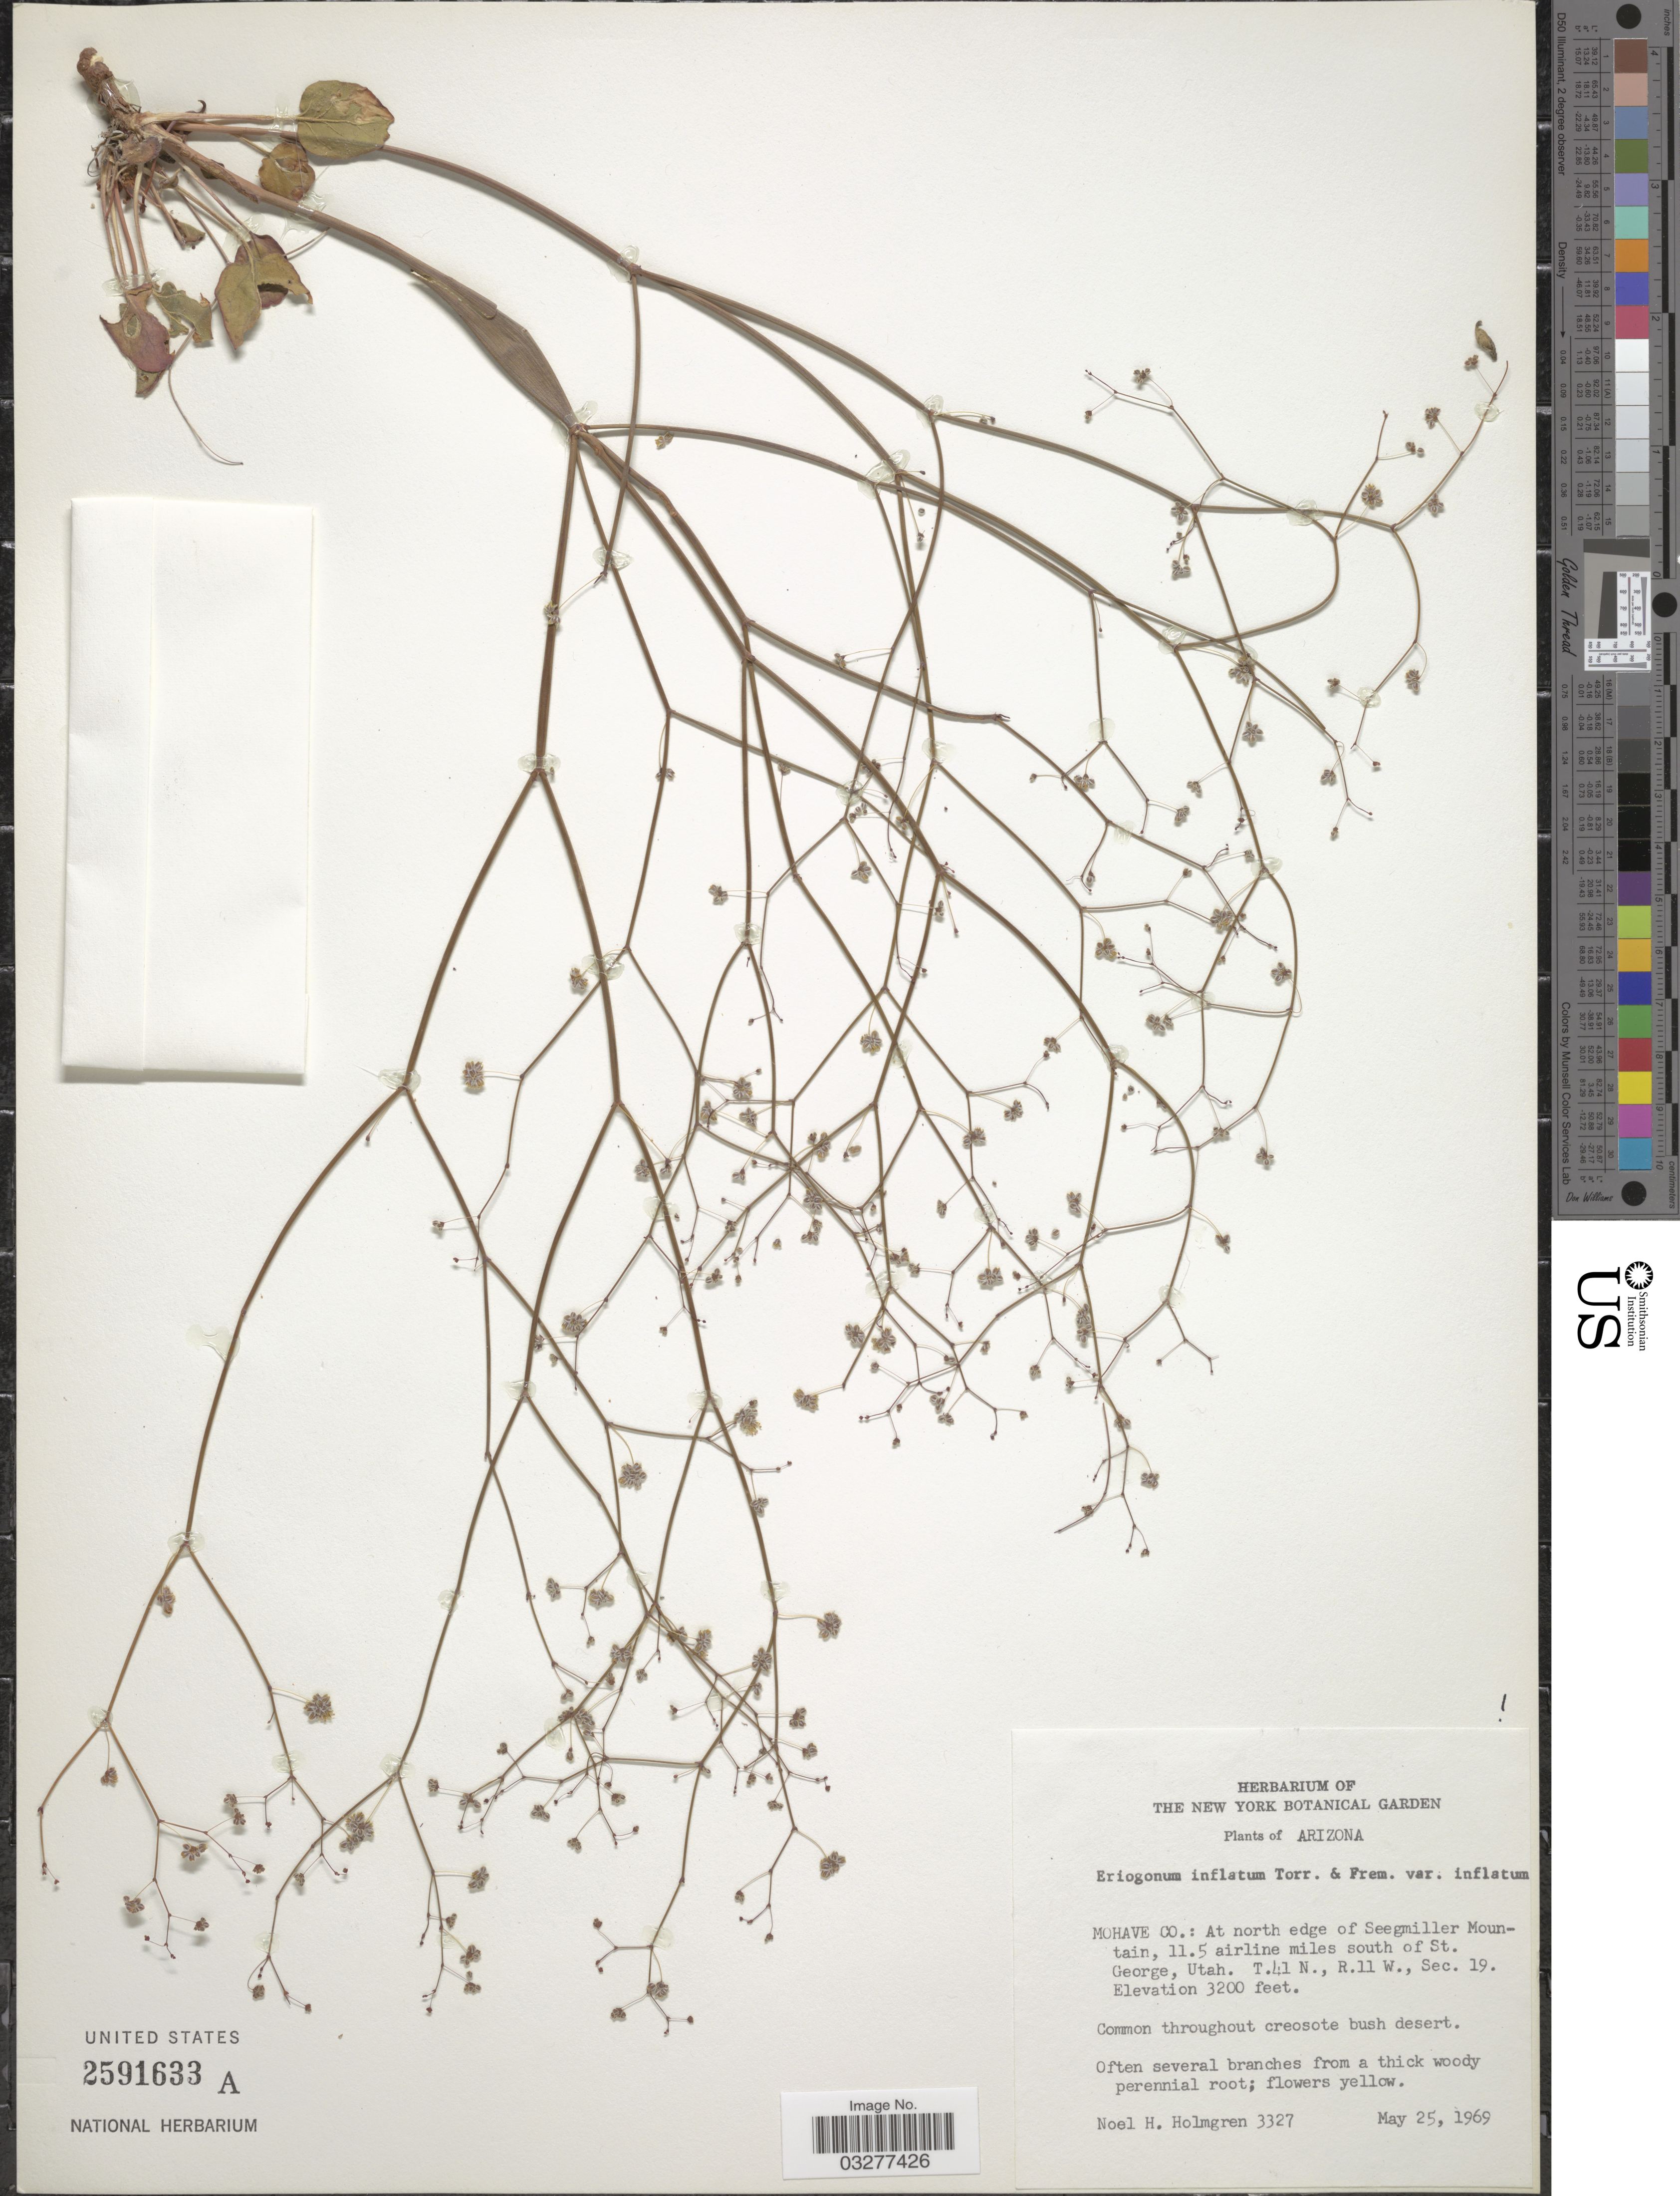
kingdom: Plantae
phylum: Tracheophyta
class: Magnoliopsida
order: Caryophyllales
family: Polygonaceae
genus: Eriogonum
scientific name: Eriogonum inflatum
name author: Torr. & Frém.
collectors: N. H. Holmgren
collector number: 3327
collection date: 1969-05-25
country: United States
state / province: Arizona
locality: Mohave Co.: At north edge of Seegmiller Mountain, 11.5 airline miles south of St. George, Utah. T41N, R11W, Sec.19.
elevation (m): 975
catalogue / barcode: US 2591633A